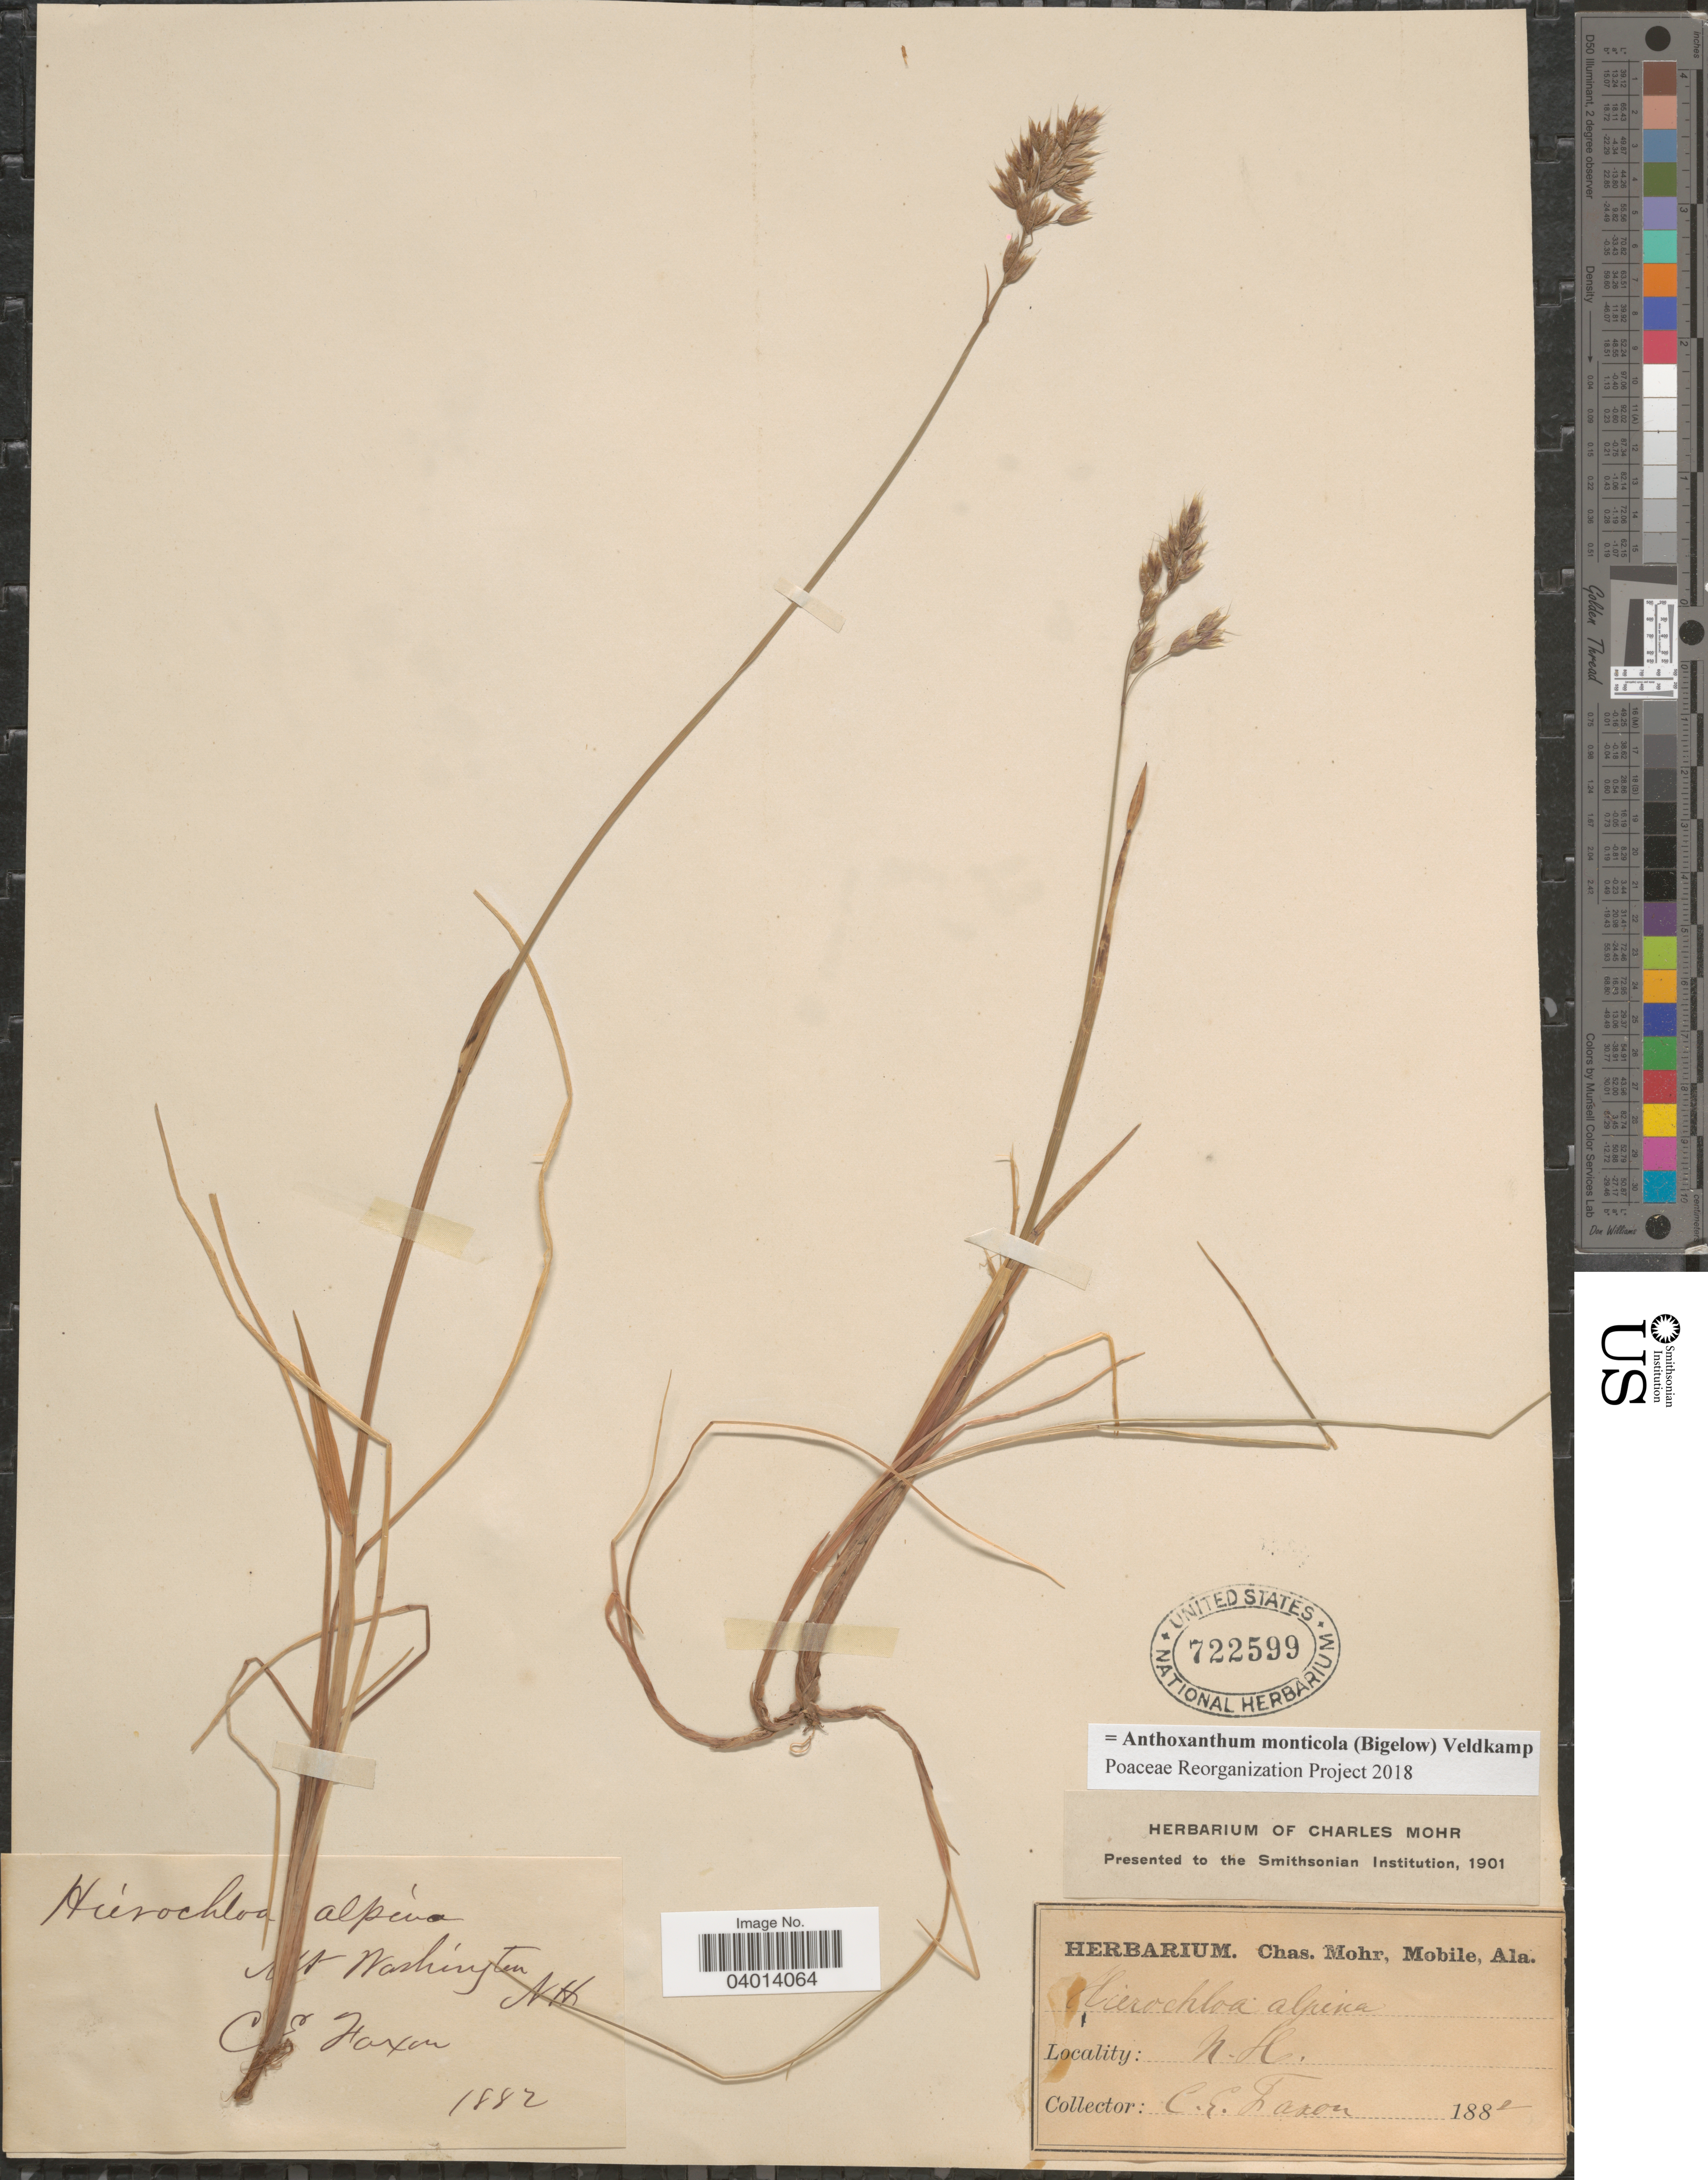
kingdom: Plantae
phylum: Tracheophyta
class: Liliopsida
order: Poales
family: Poaceae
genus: Anthoxanthum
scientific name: Anthoxanthum monticola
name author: (Bigelow) Veldkamp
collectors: C. Faxon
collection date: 1882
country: United States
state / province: New Hampshire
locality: Mt. Washington.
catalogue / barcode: US 722599